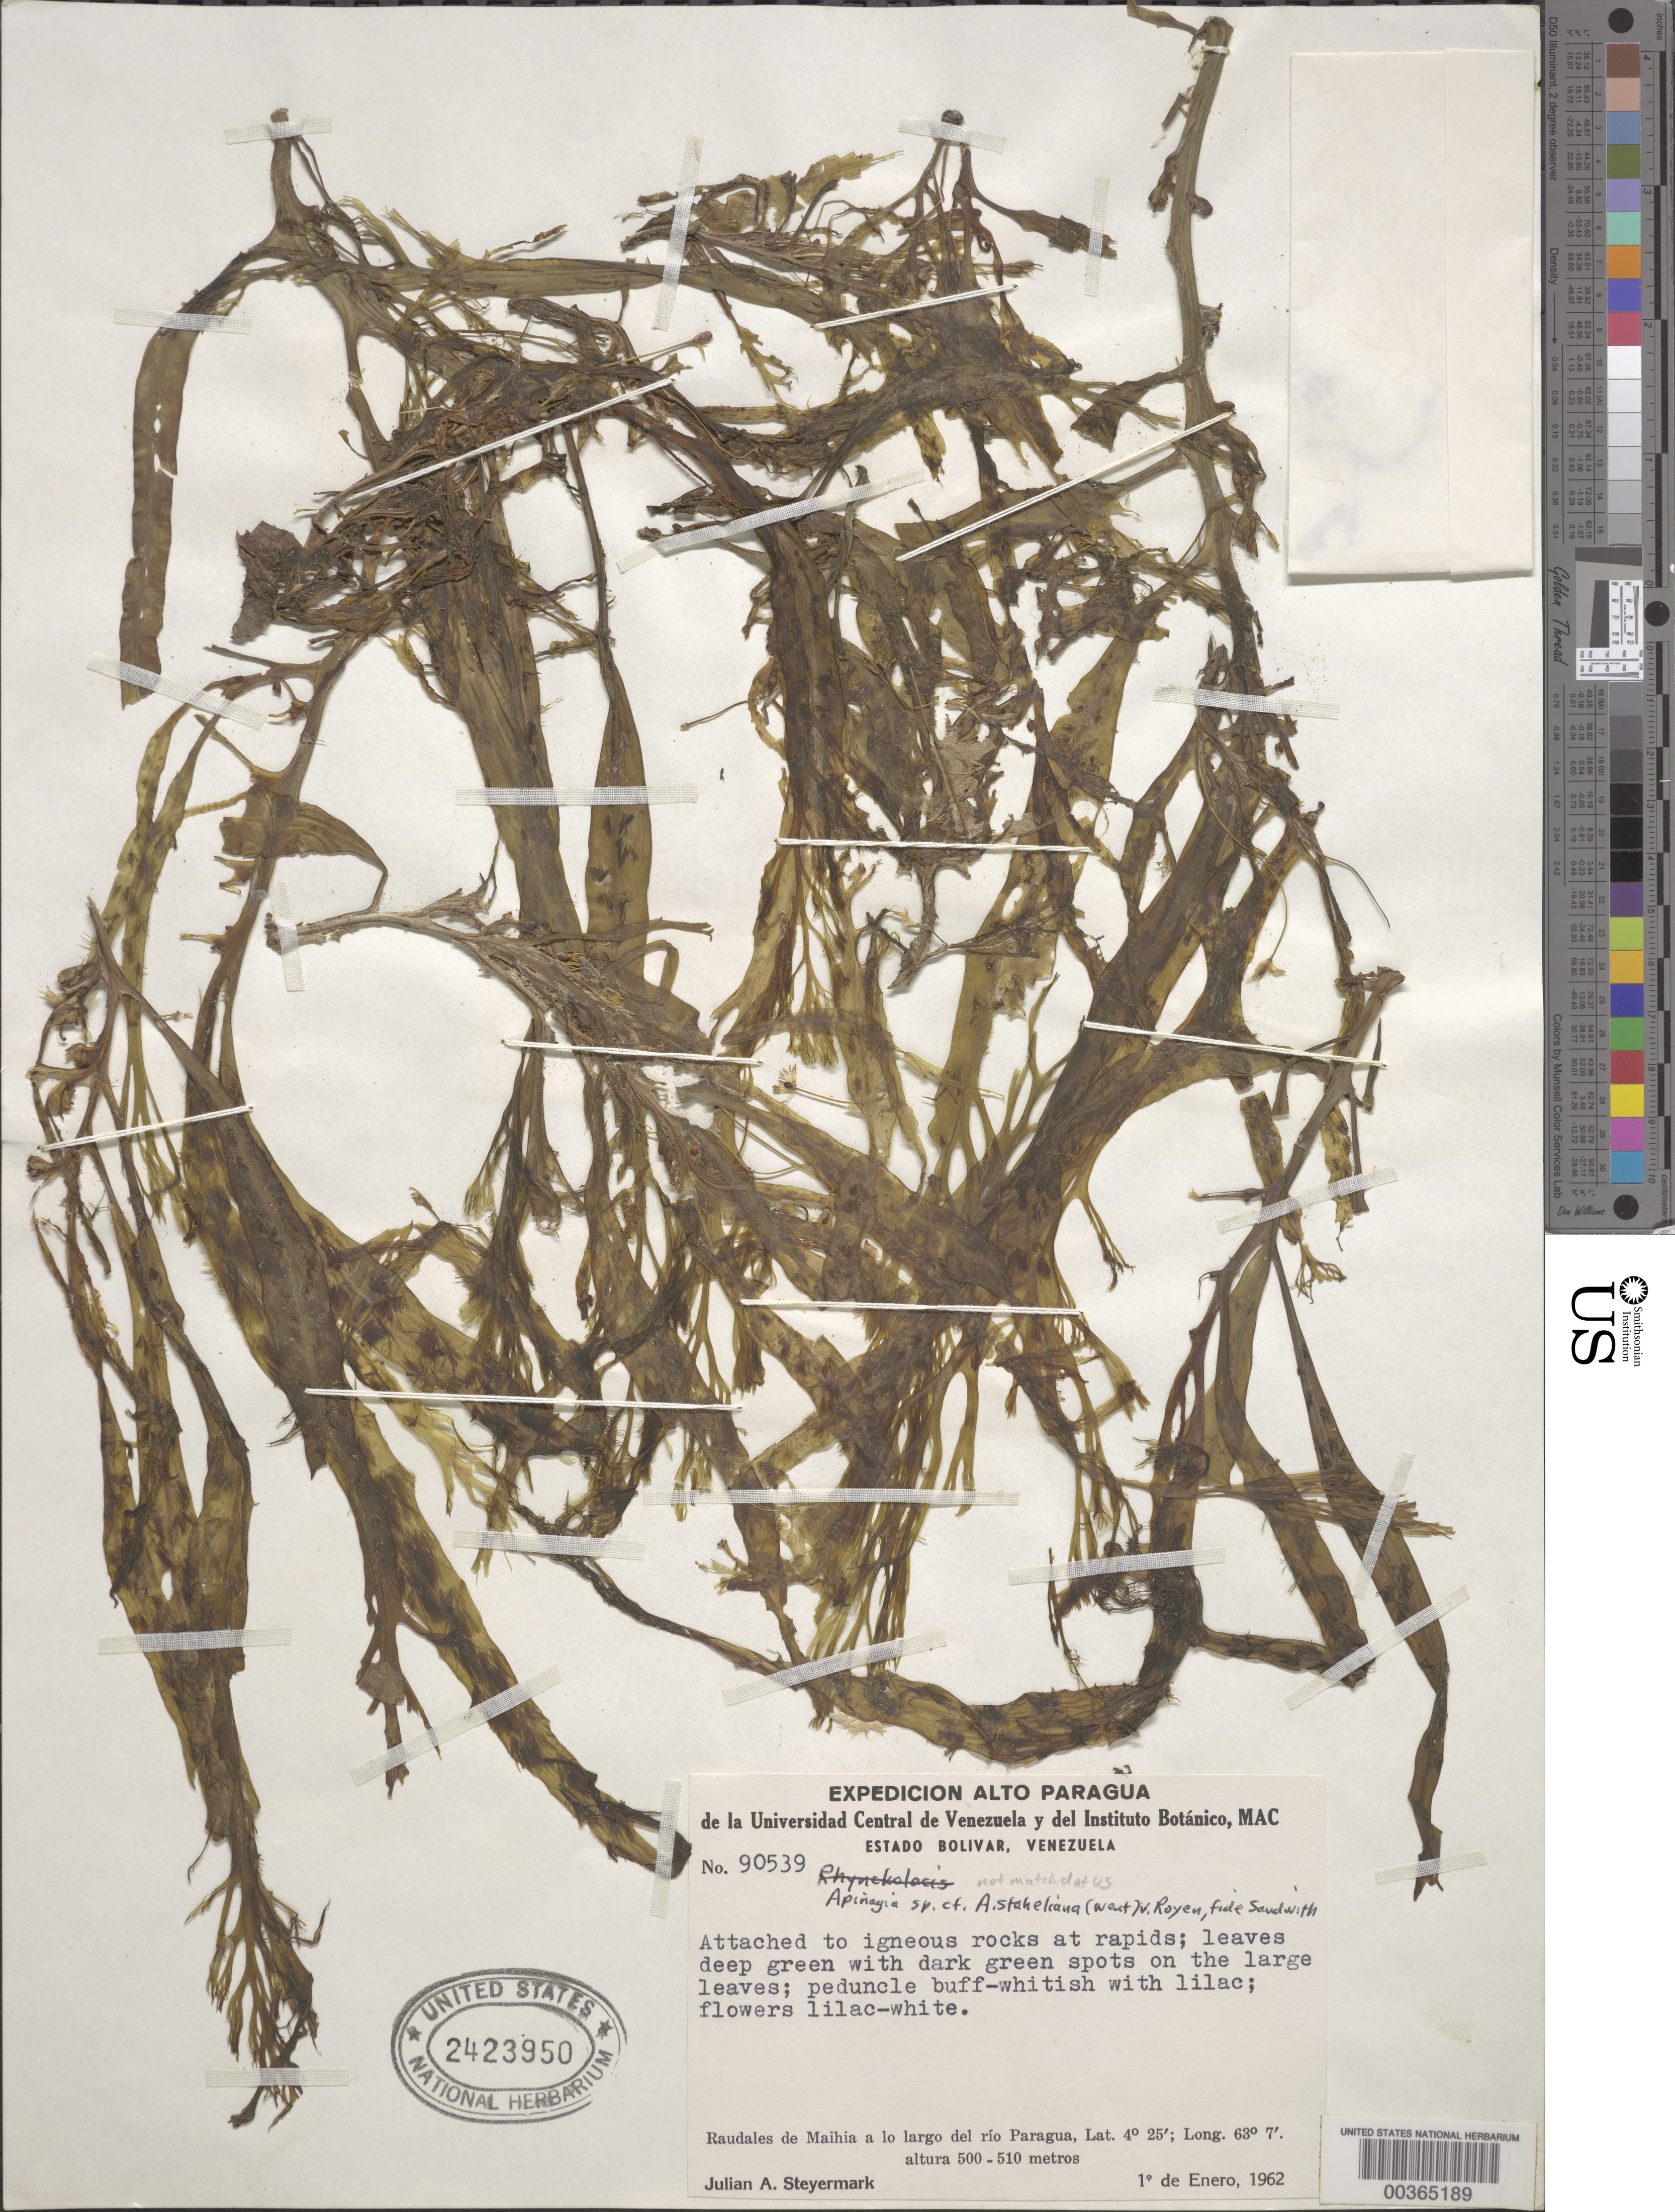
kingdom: Plantae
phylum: Tracheophyta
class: Magnoliopsida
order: Malpighiales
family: Podostemaceae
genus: Apinagia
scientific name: Apinagia staheliana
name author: (Went) P. Royen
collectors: J. Steyermark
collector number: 90539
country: Venezuela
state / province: Bolivar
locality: Raudales de maihia a lo largo del rio paragua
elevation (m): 500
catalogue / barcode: US 2423950